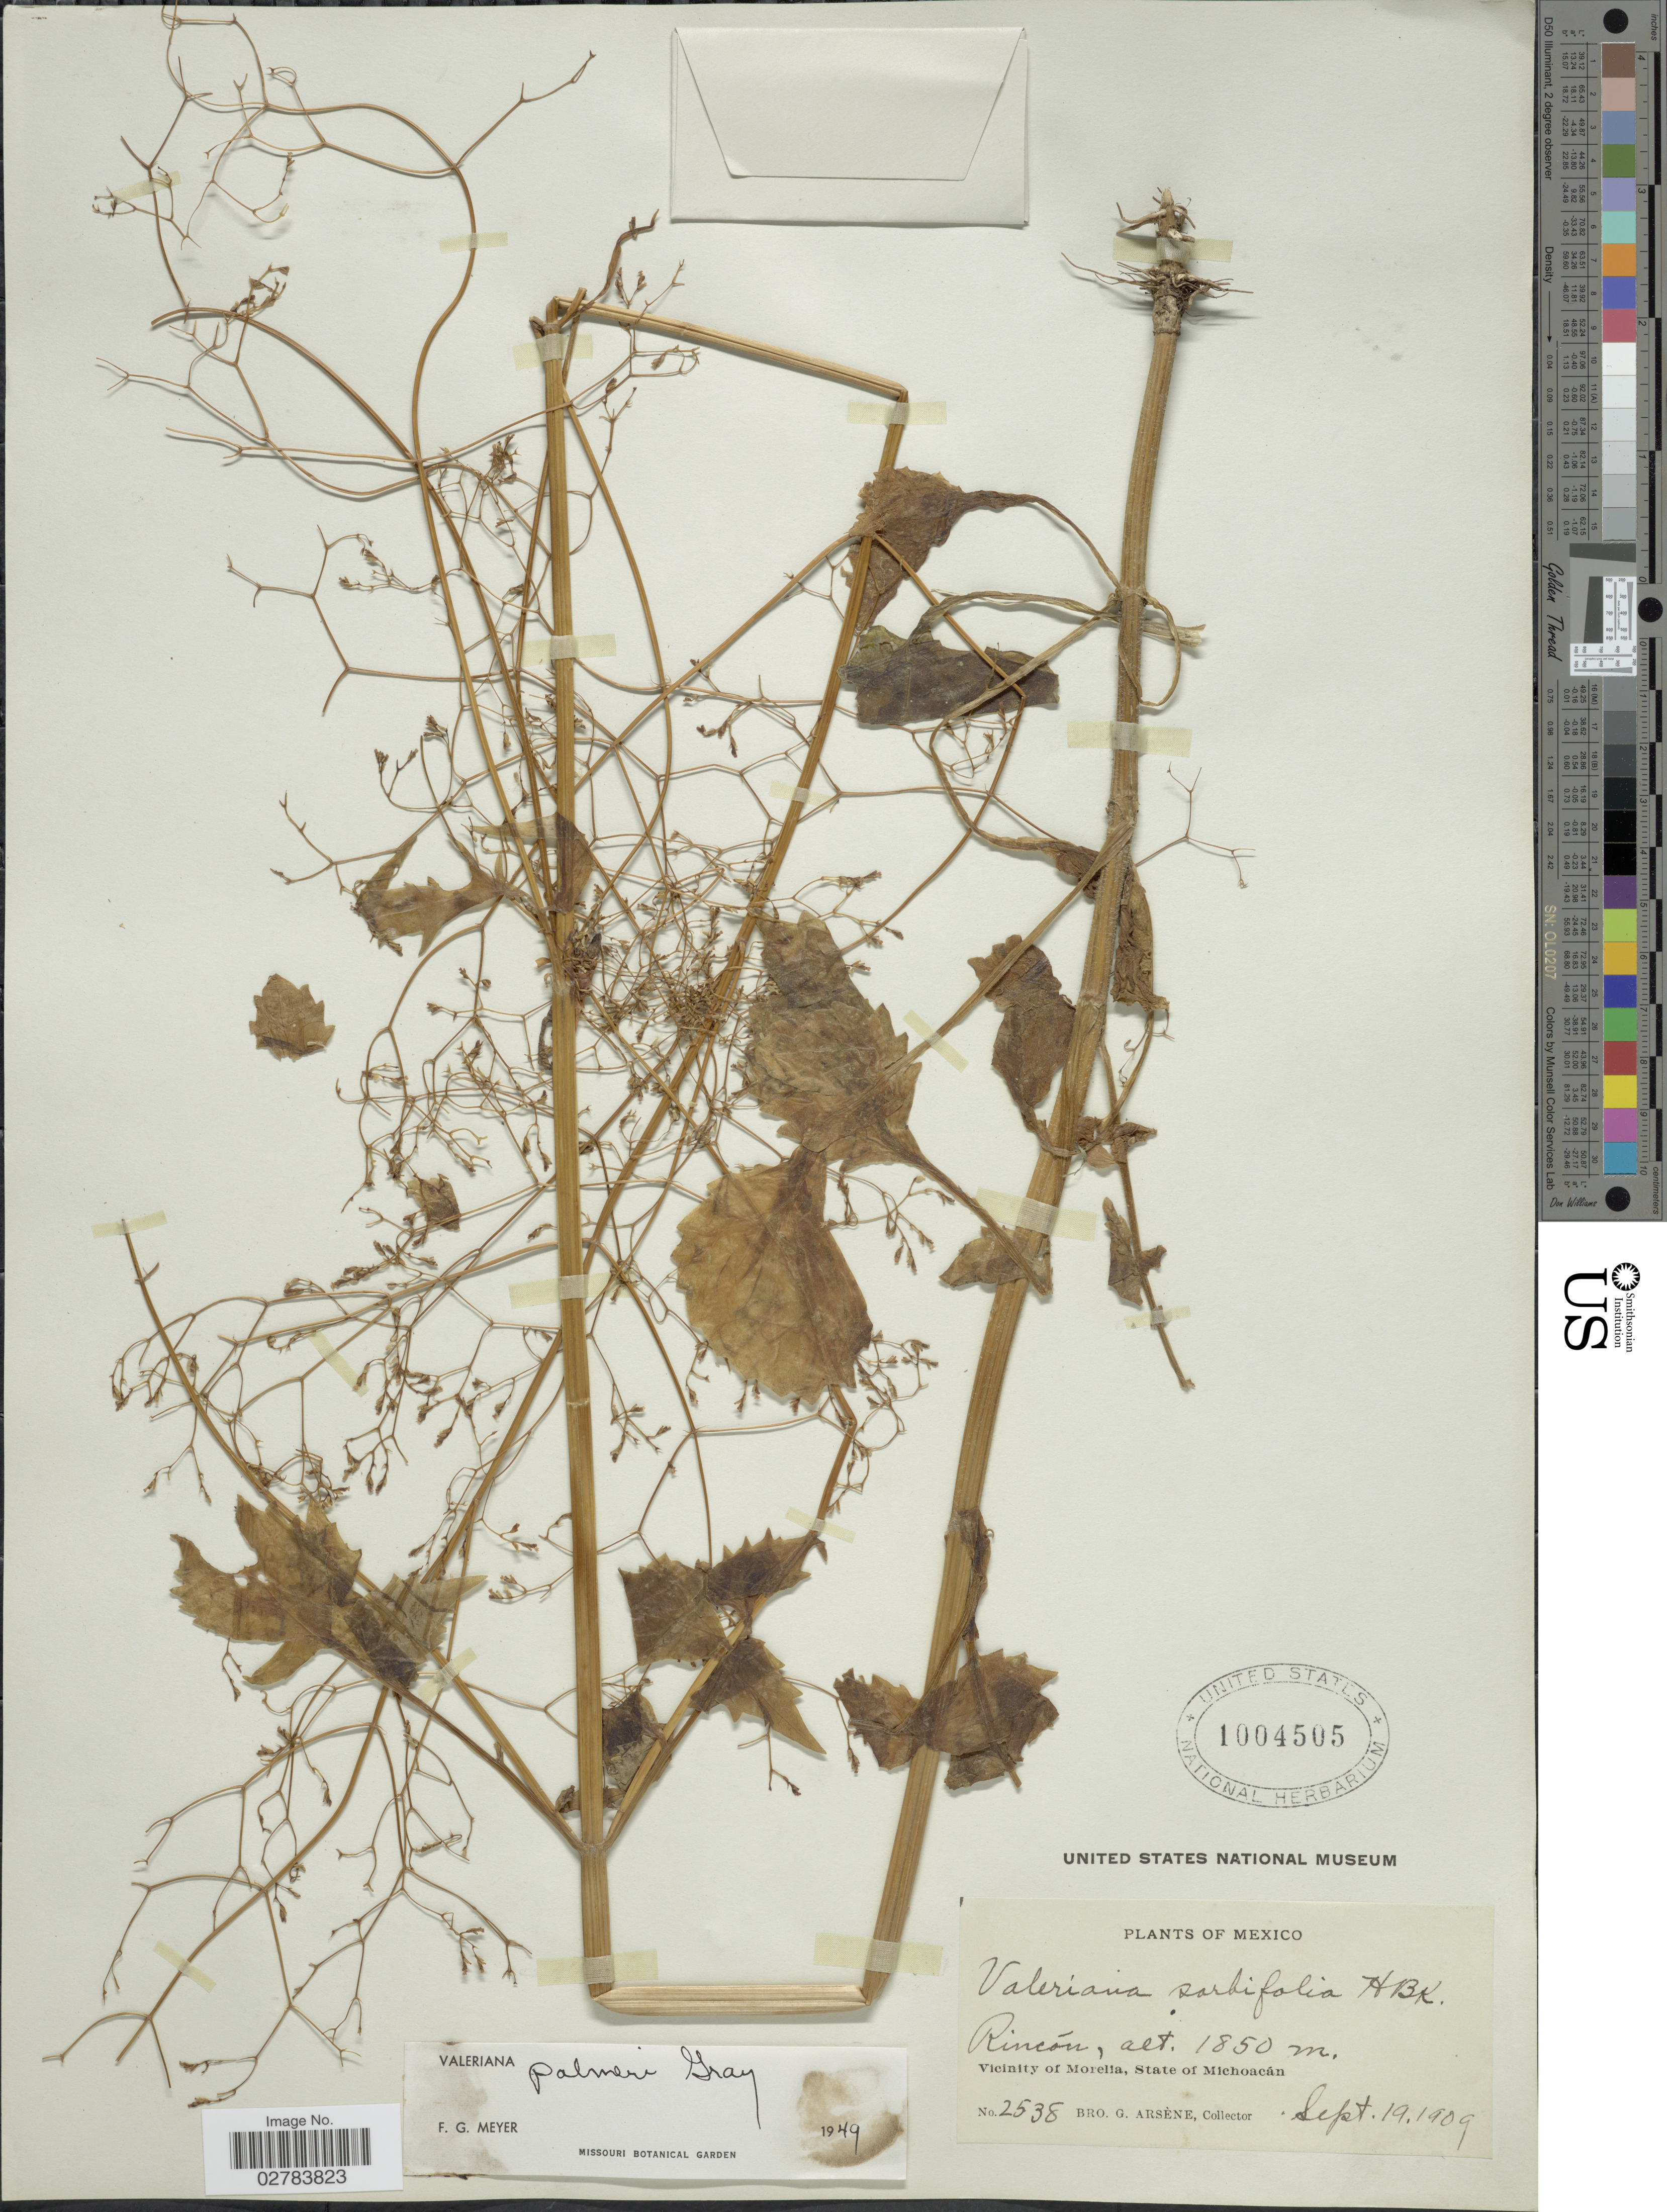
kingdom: Plantae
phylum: Tracheophyta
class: Magnoliopsida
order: Dipsacales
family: Caprifoliaceae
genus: Valeriana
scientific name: Valeriana palmeri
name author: A. Gray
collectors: Bro. G. Arsène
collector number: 2538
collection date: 1909-09-19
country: Mexico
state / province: Michoacán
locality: Rincón. Vicinity of Morelia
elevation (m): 1850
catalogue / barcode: US 1004505